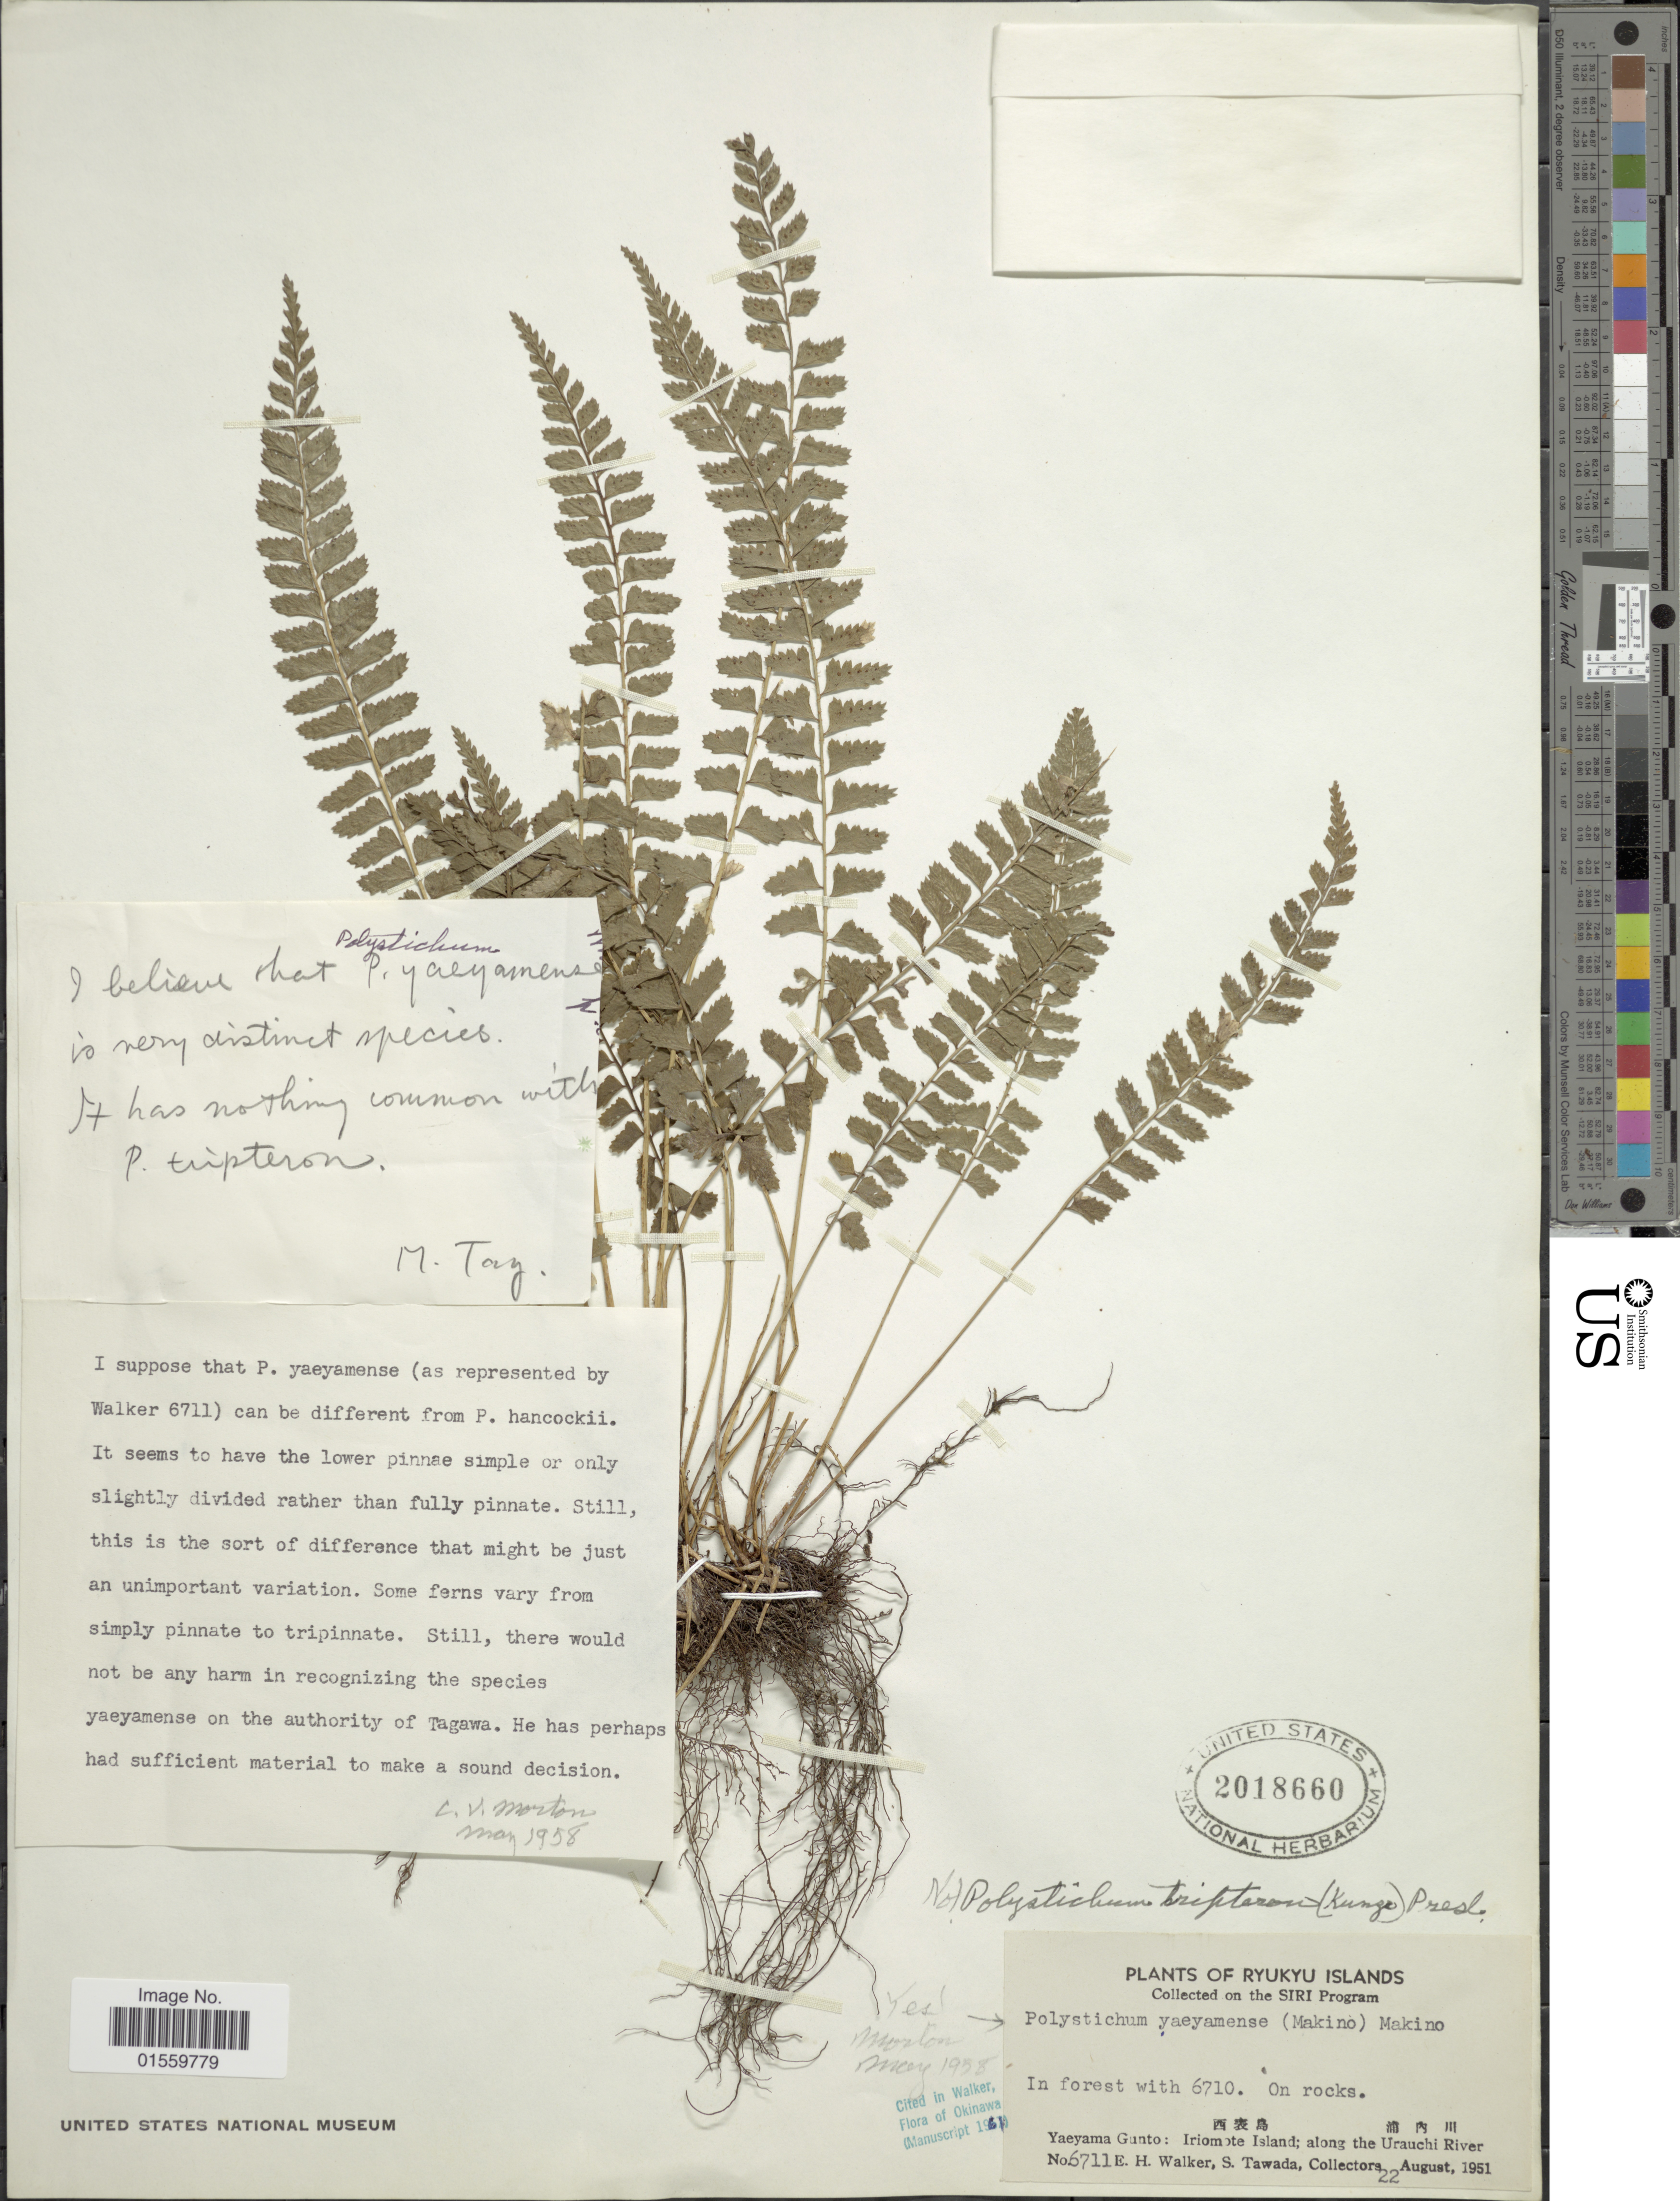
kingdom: Plantae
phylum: Tracheophyta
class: Polypodiopsida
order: Polypodiales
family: Dryopteridaceae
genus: Polystichum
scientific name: Polystichum yaeyamense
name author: (Makino) Makino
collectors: E. H. Walker & S. Tawada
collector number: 6711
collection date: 1951-08-22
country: Japan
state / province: Okinawa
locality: Ryukyu Islands, Yaeyama Gunto: Iriomote Island; along the Urauchi River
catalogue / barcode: US 2018660